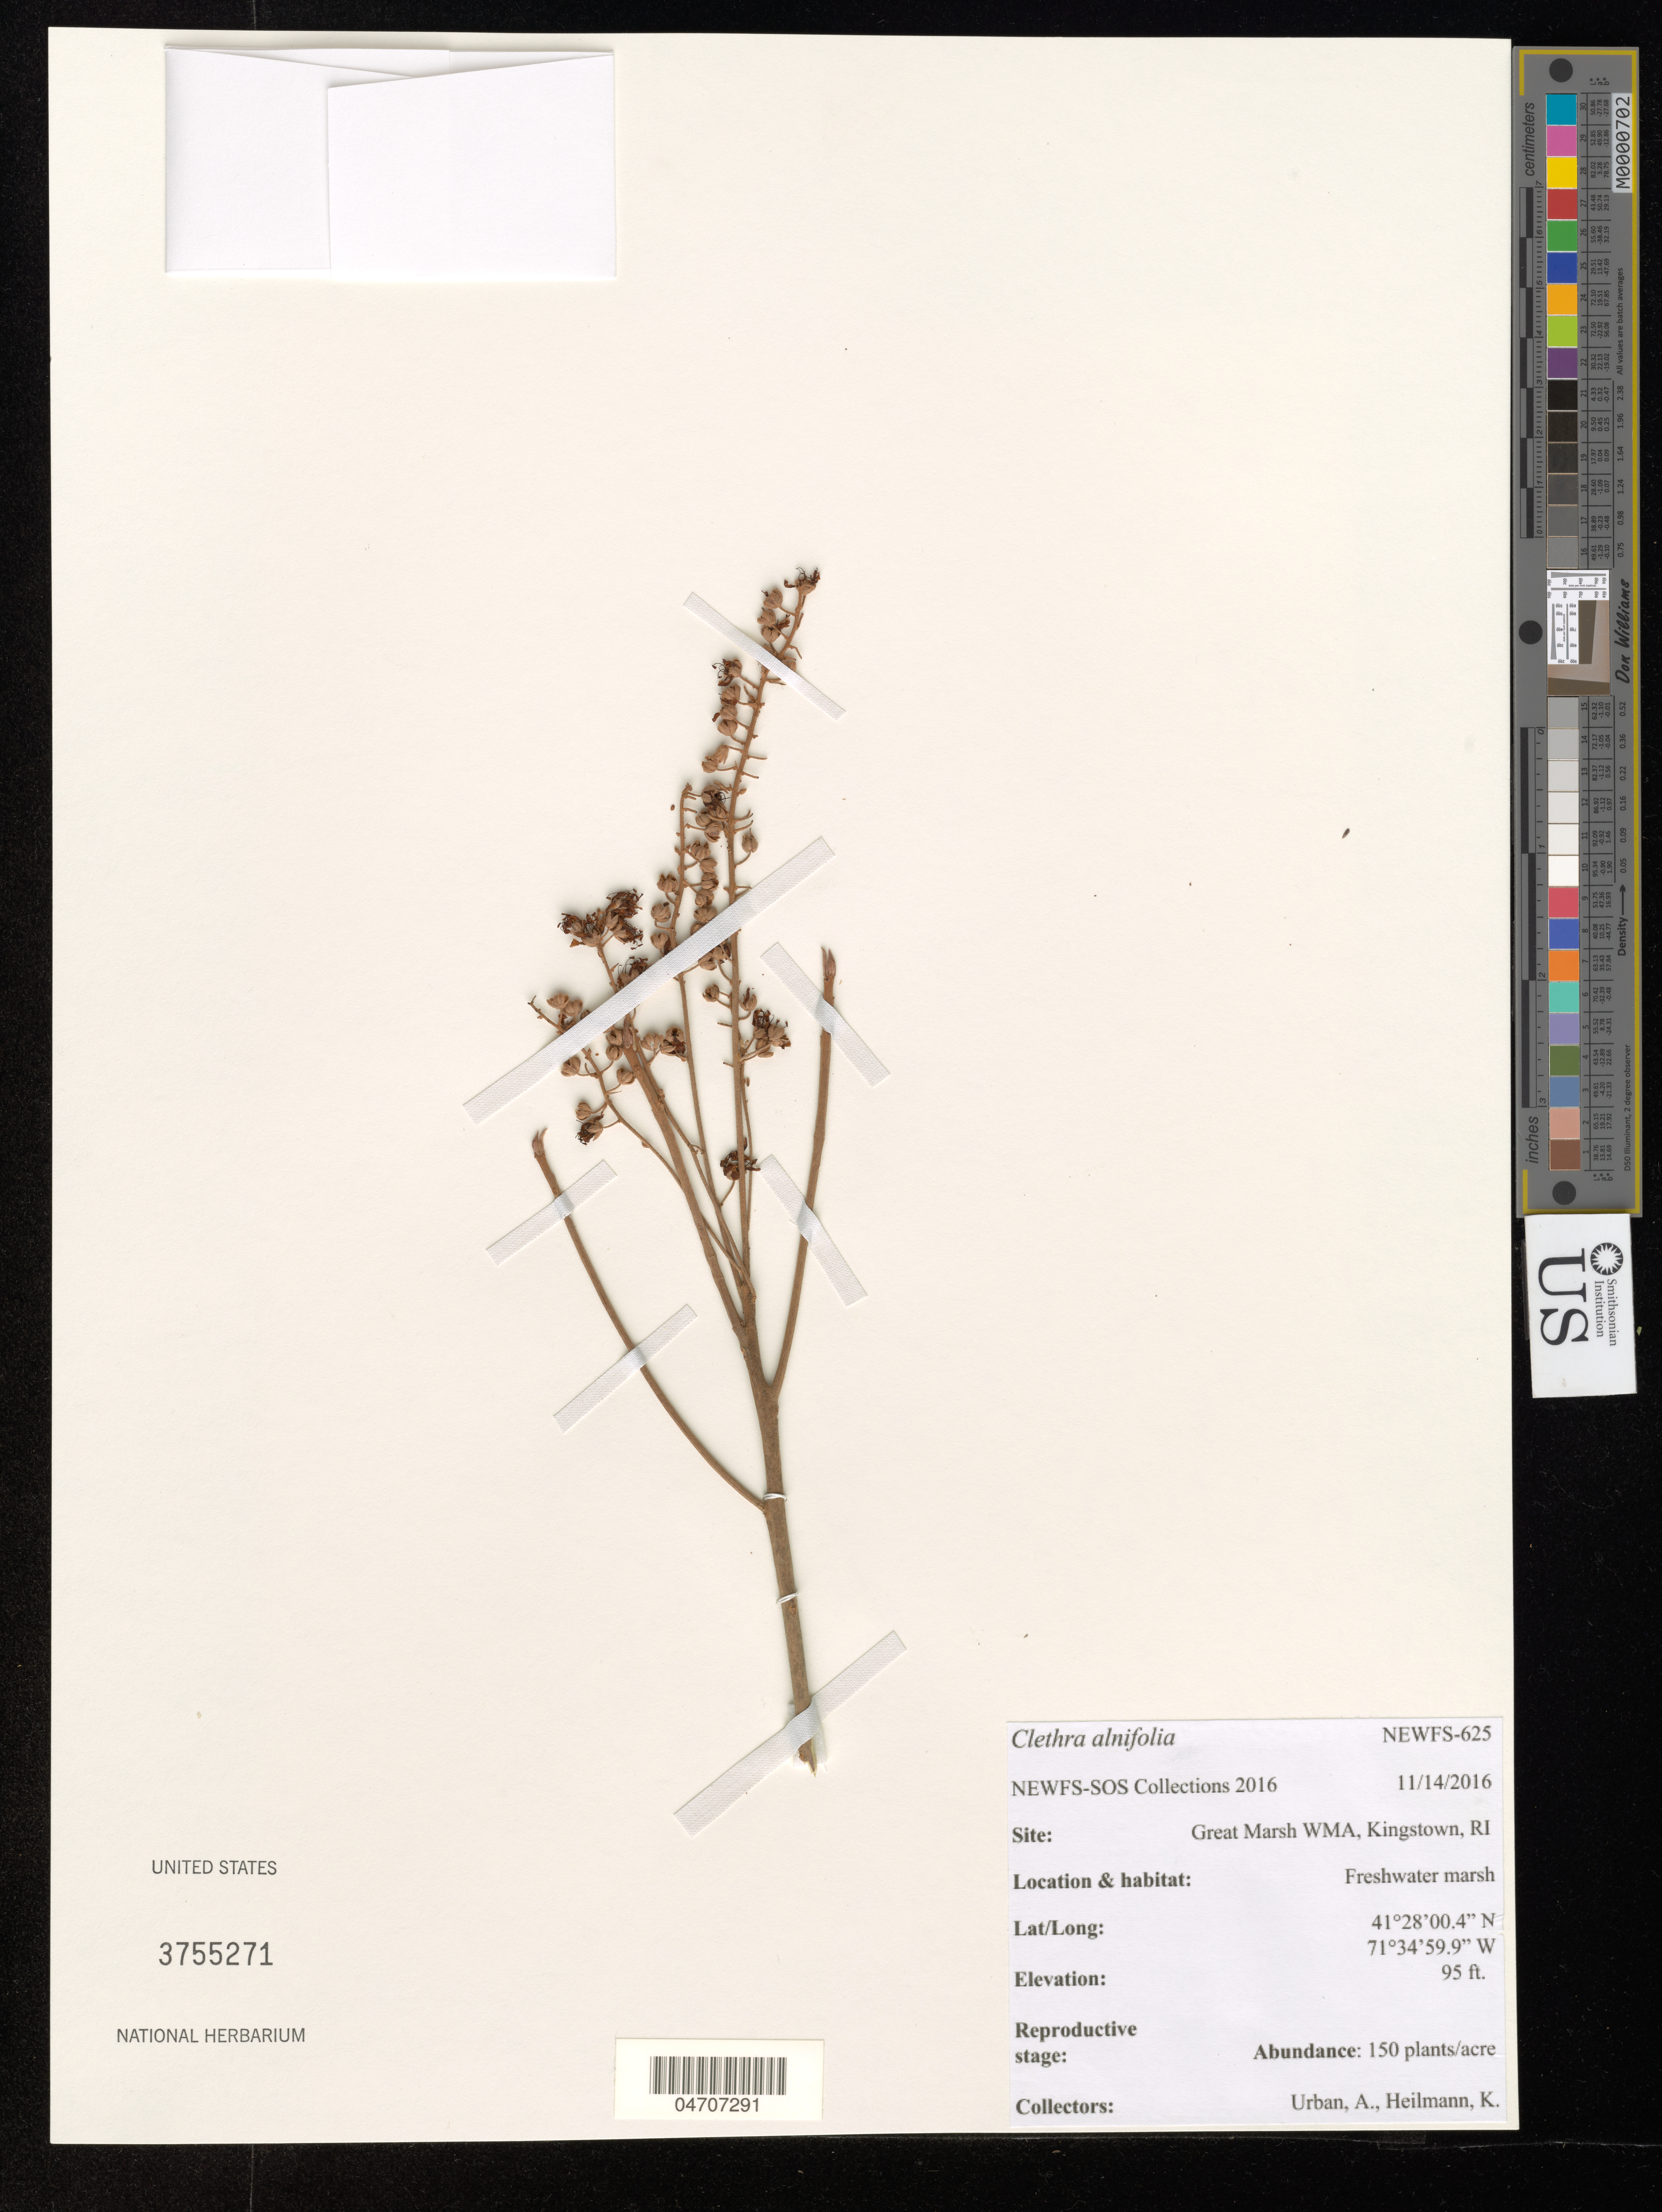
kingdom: Plantae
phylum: Tracheophyta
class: Magnoliopsida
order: Ericales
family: Clethraceae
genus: Clethra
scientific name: Clethra alnifolia sensu Blanco non L.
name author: (L.) Blanco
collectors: A. Urban & K. Heilmann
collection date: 2016-11-14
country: United States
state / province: Rhode Island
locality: Site: Great Marsh WMA, Kingstown, RI.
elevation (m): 29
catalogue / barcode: US 3755271